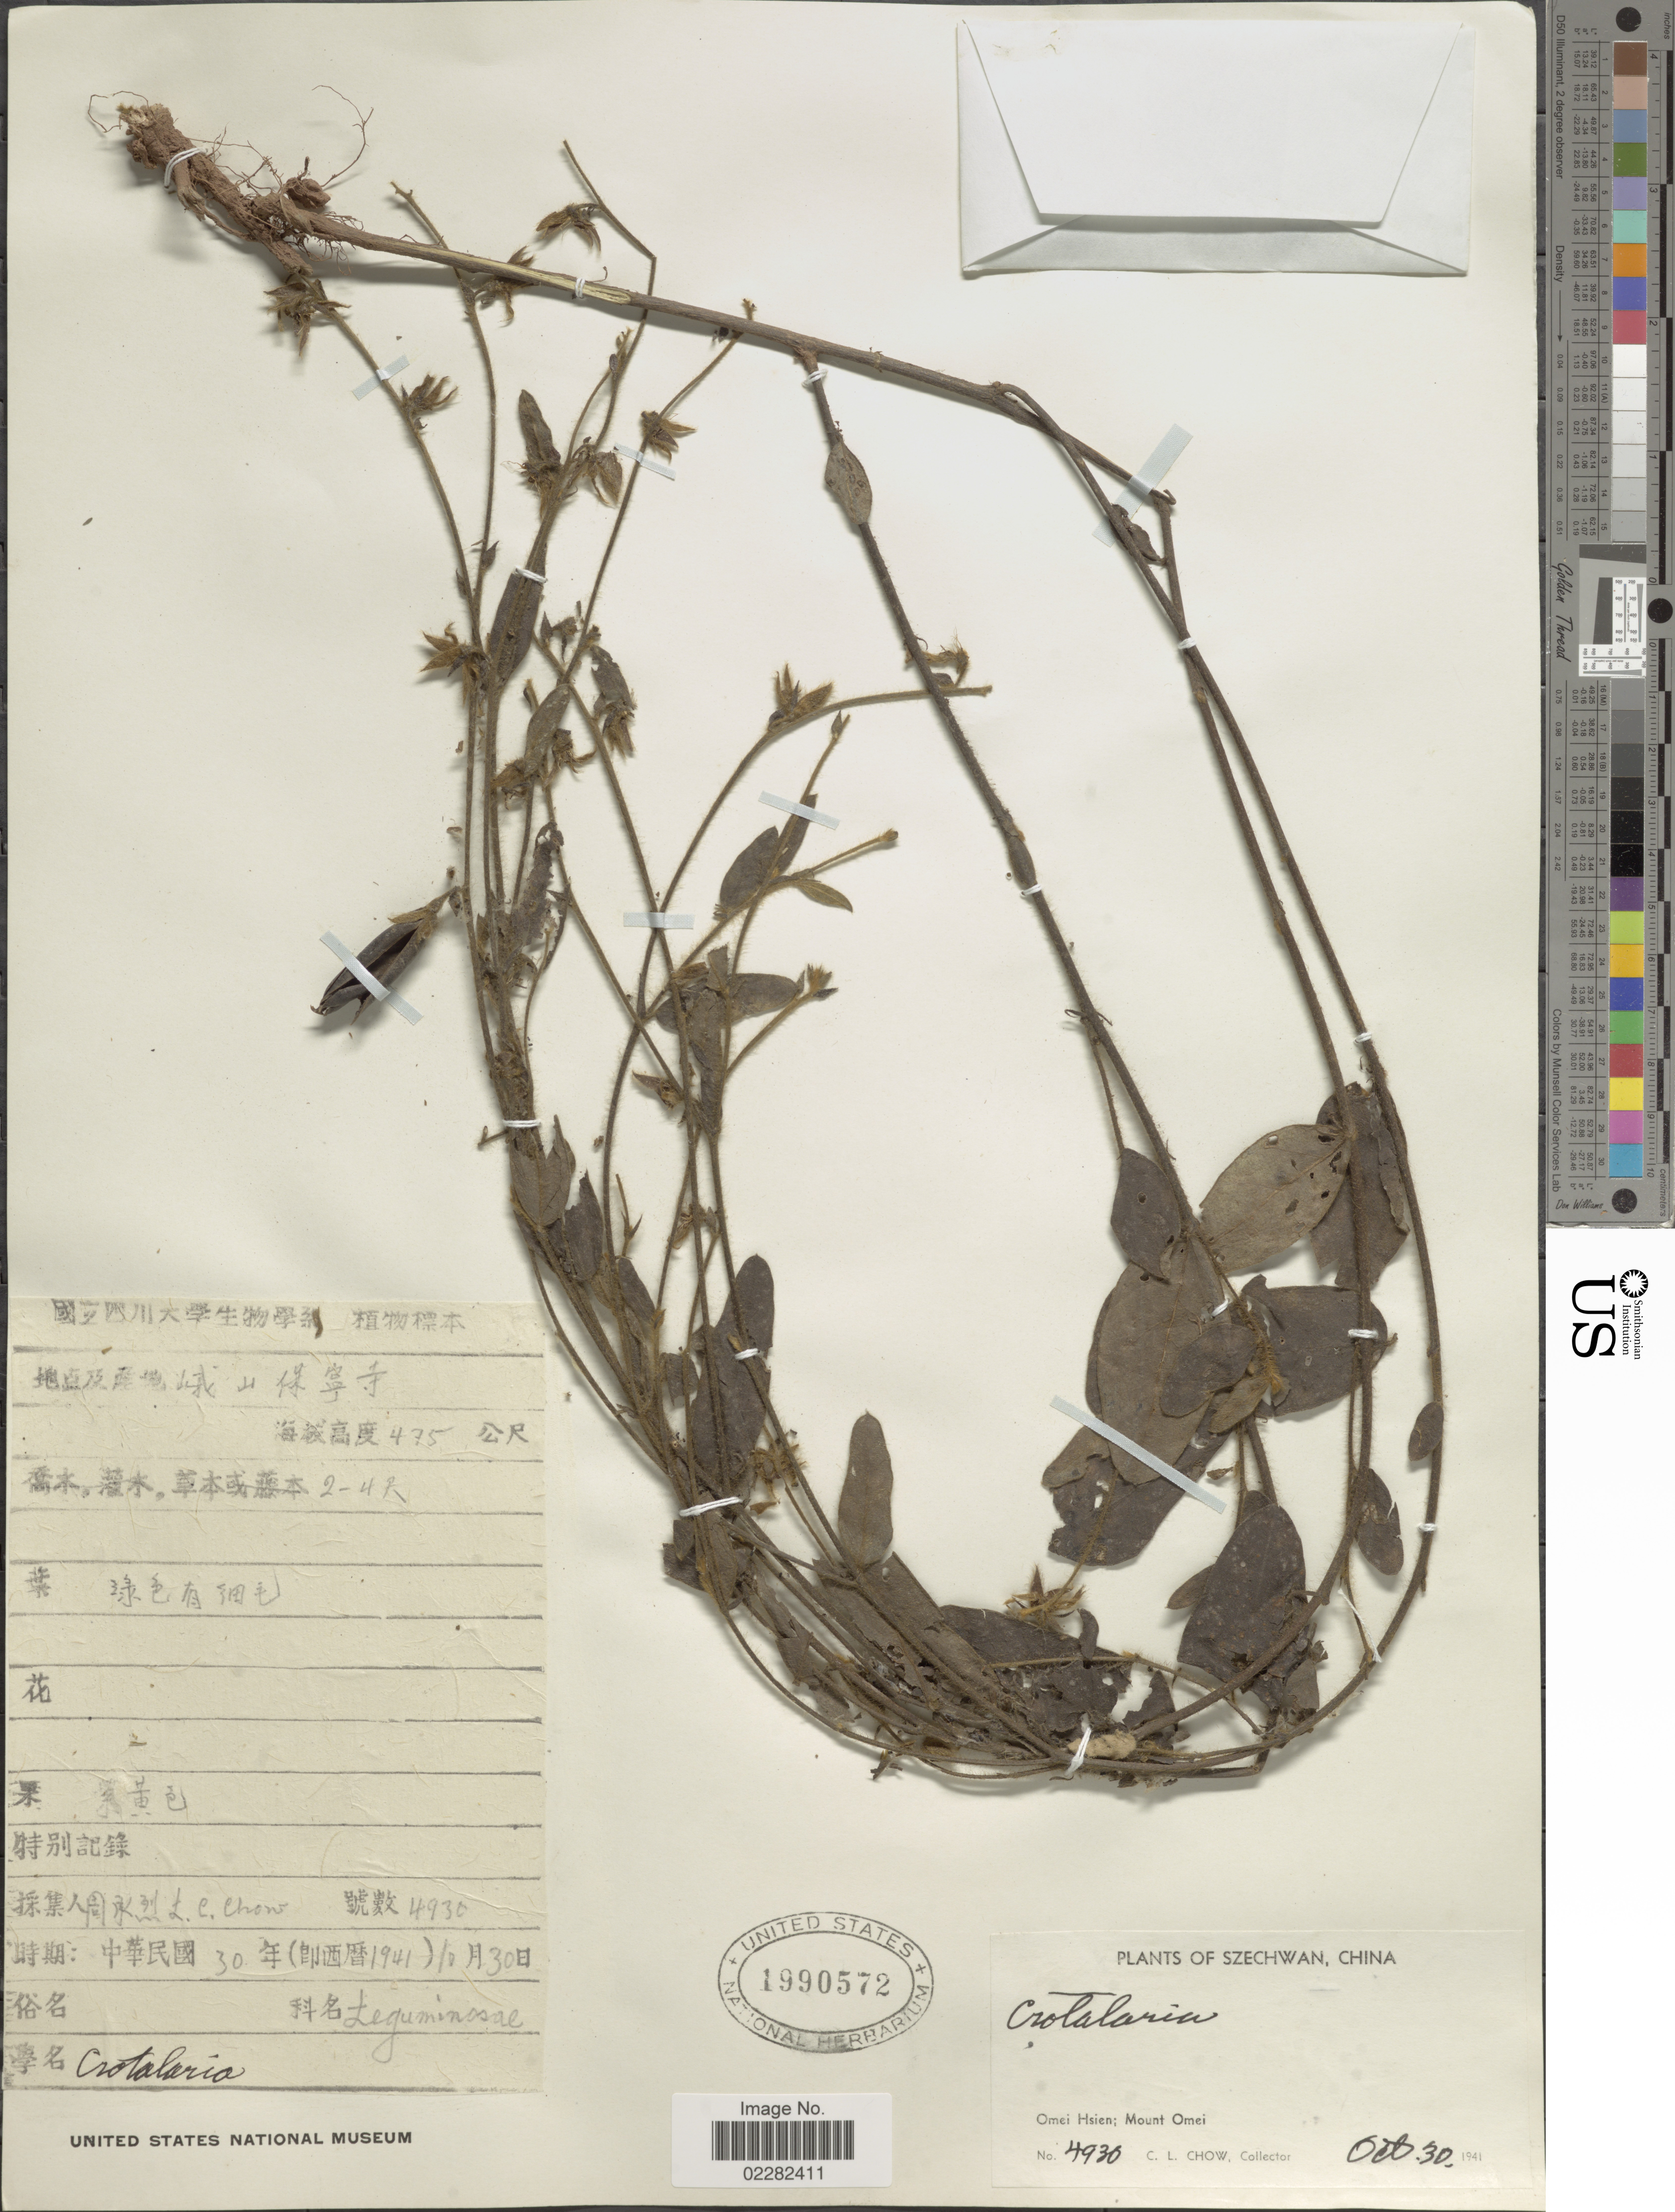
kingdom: Plantae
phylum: Tracheophyta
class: Magnoliopsida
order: Fabales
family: Fabaceae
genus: Crotalaria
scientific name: Crotalaria sp.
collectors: C. Chow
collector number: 4930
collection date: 1941-10-30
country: China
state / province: Sichuan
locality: Szechwan, Omei Hsien: Mount Omei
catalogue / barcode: US 1990572